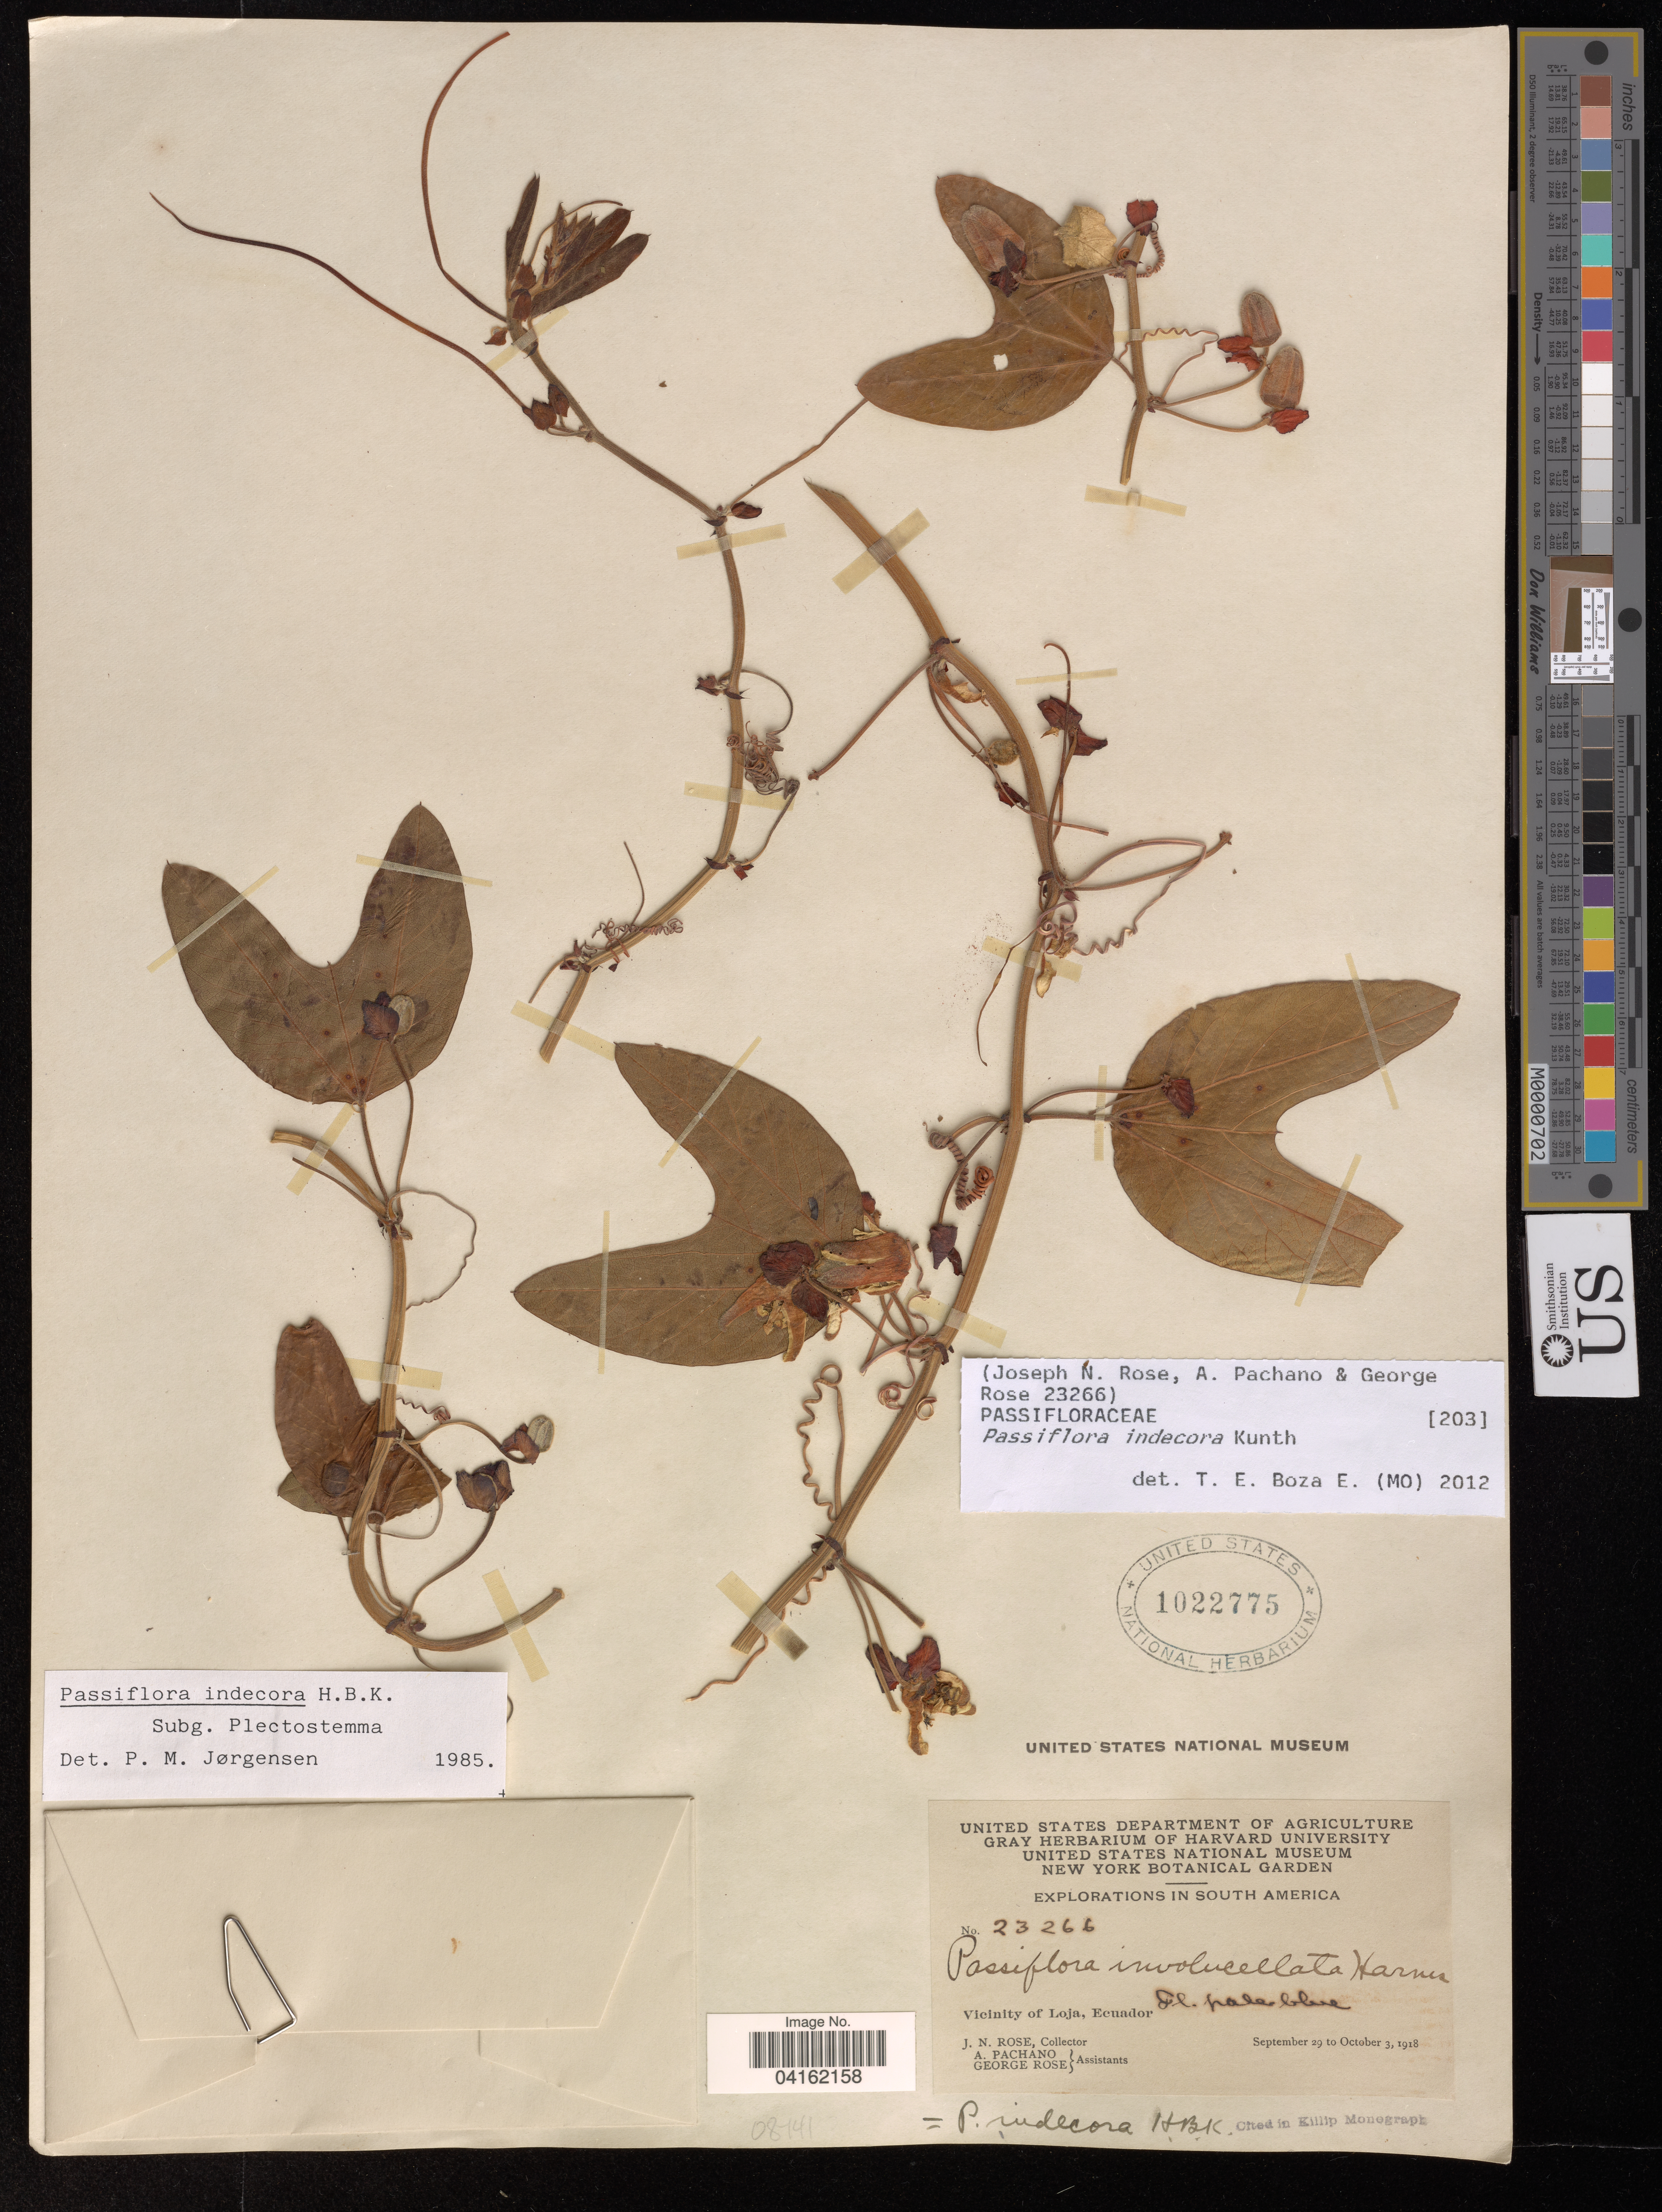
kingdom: Plantae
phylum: Tracheophyta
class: Magnoliopsida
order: Malpighiales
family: Passifloraceae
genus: Passiflora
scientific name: Passiflora indecora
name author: Kunth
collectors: J. N. Rose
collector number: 23266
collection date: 1918-09-29/1918-10-03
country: Ecuador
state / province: Loja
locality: Vicinity of Loja.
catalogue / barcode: US 1022775